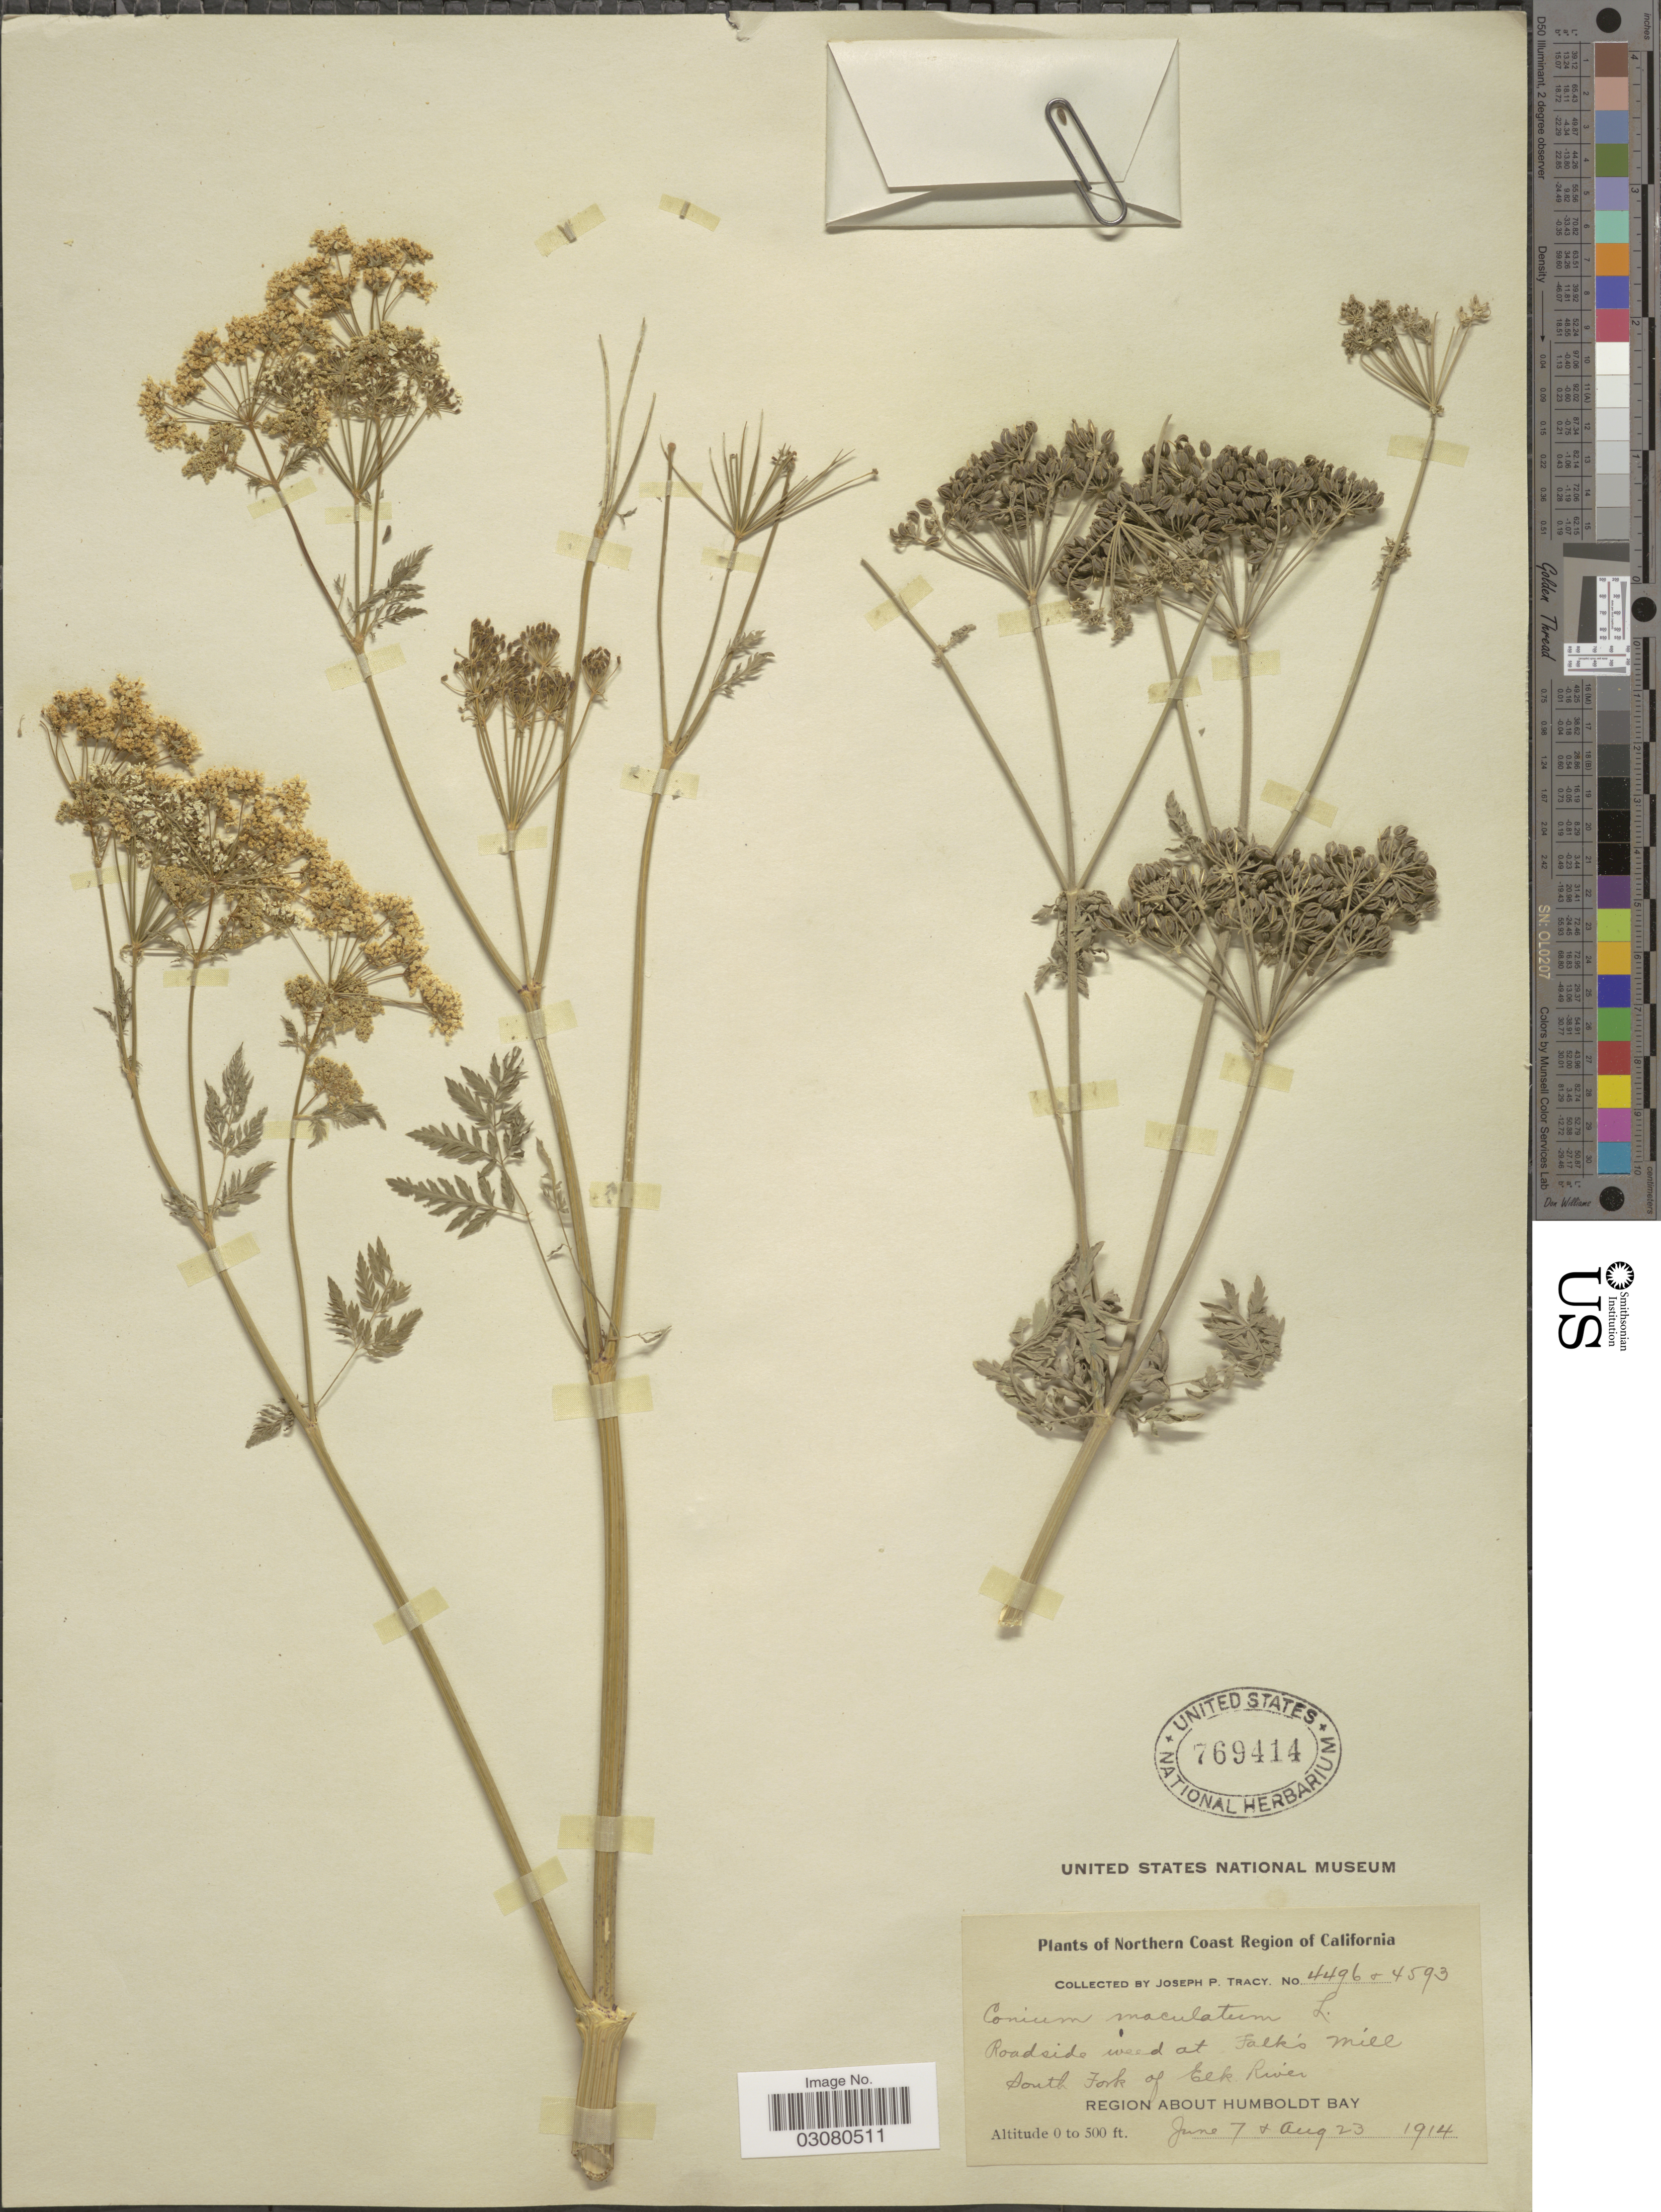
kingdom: Plantae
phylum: Tracheophyta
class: Magnoliopsida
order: Apiales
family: Apiaceae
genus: Conium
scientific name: Conium maculatum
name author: L.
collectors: J. Tracy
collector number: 4496/4593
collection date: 1914-06-07/1914-08-23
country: United States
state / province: California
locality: Northern Coast Region of California. Roadside weed at Falk's Mill South Fork of Elk River. Region about Humboldt Bay.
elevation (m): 0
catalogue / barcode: US 769414